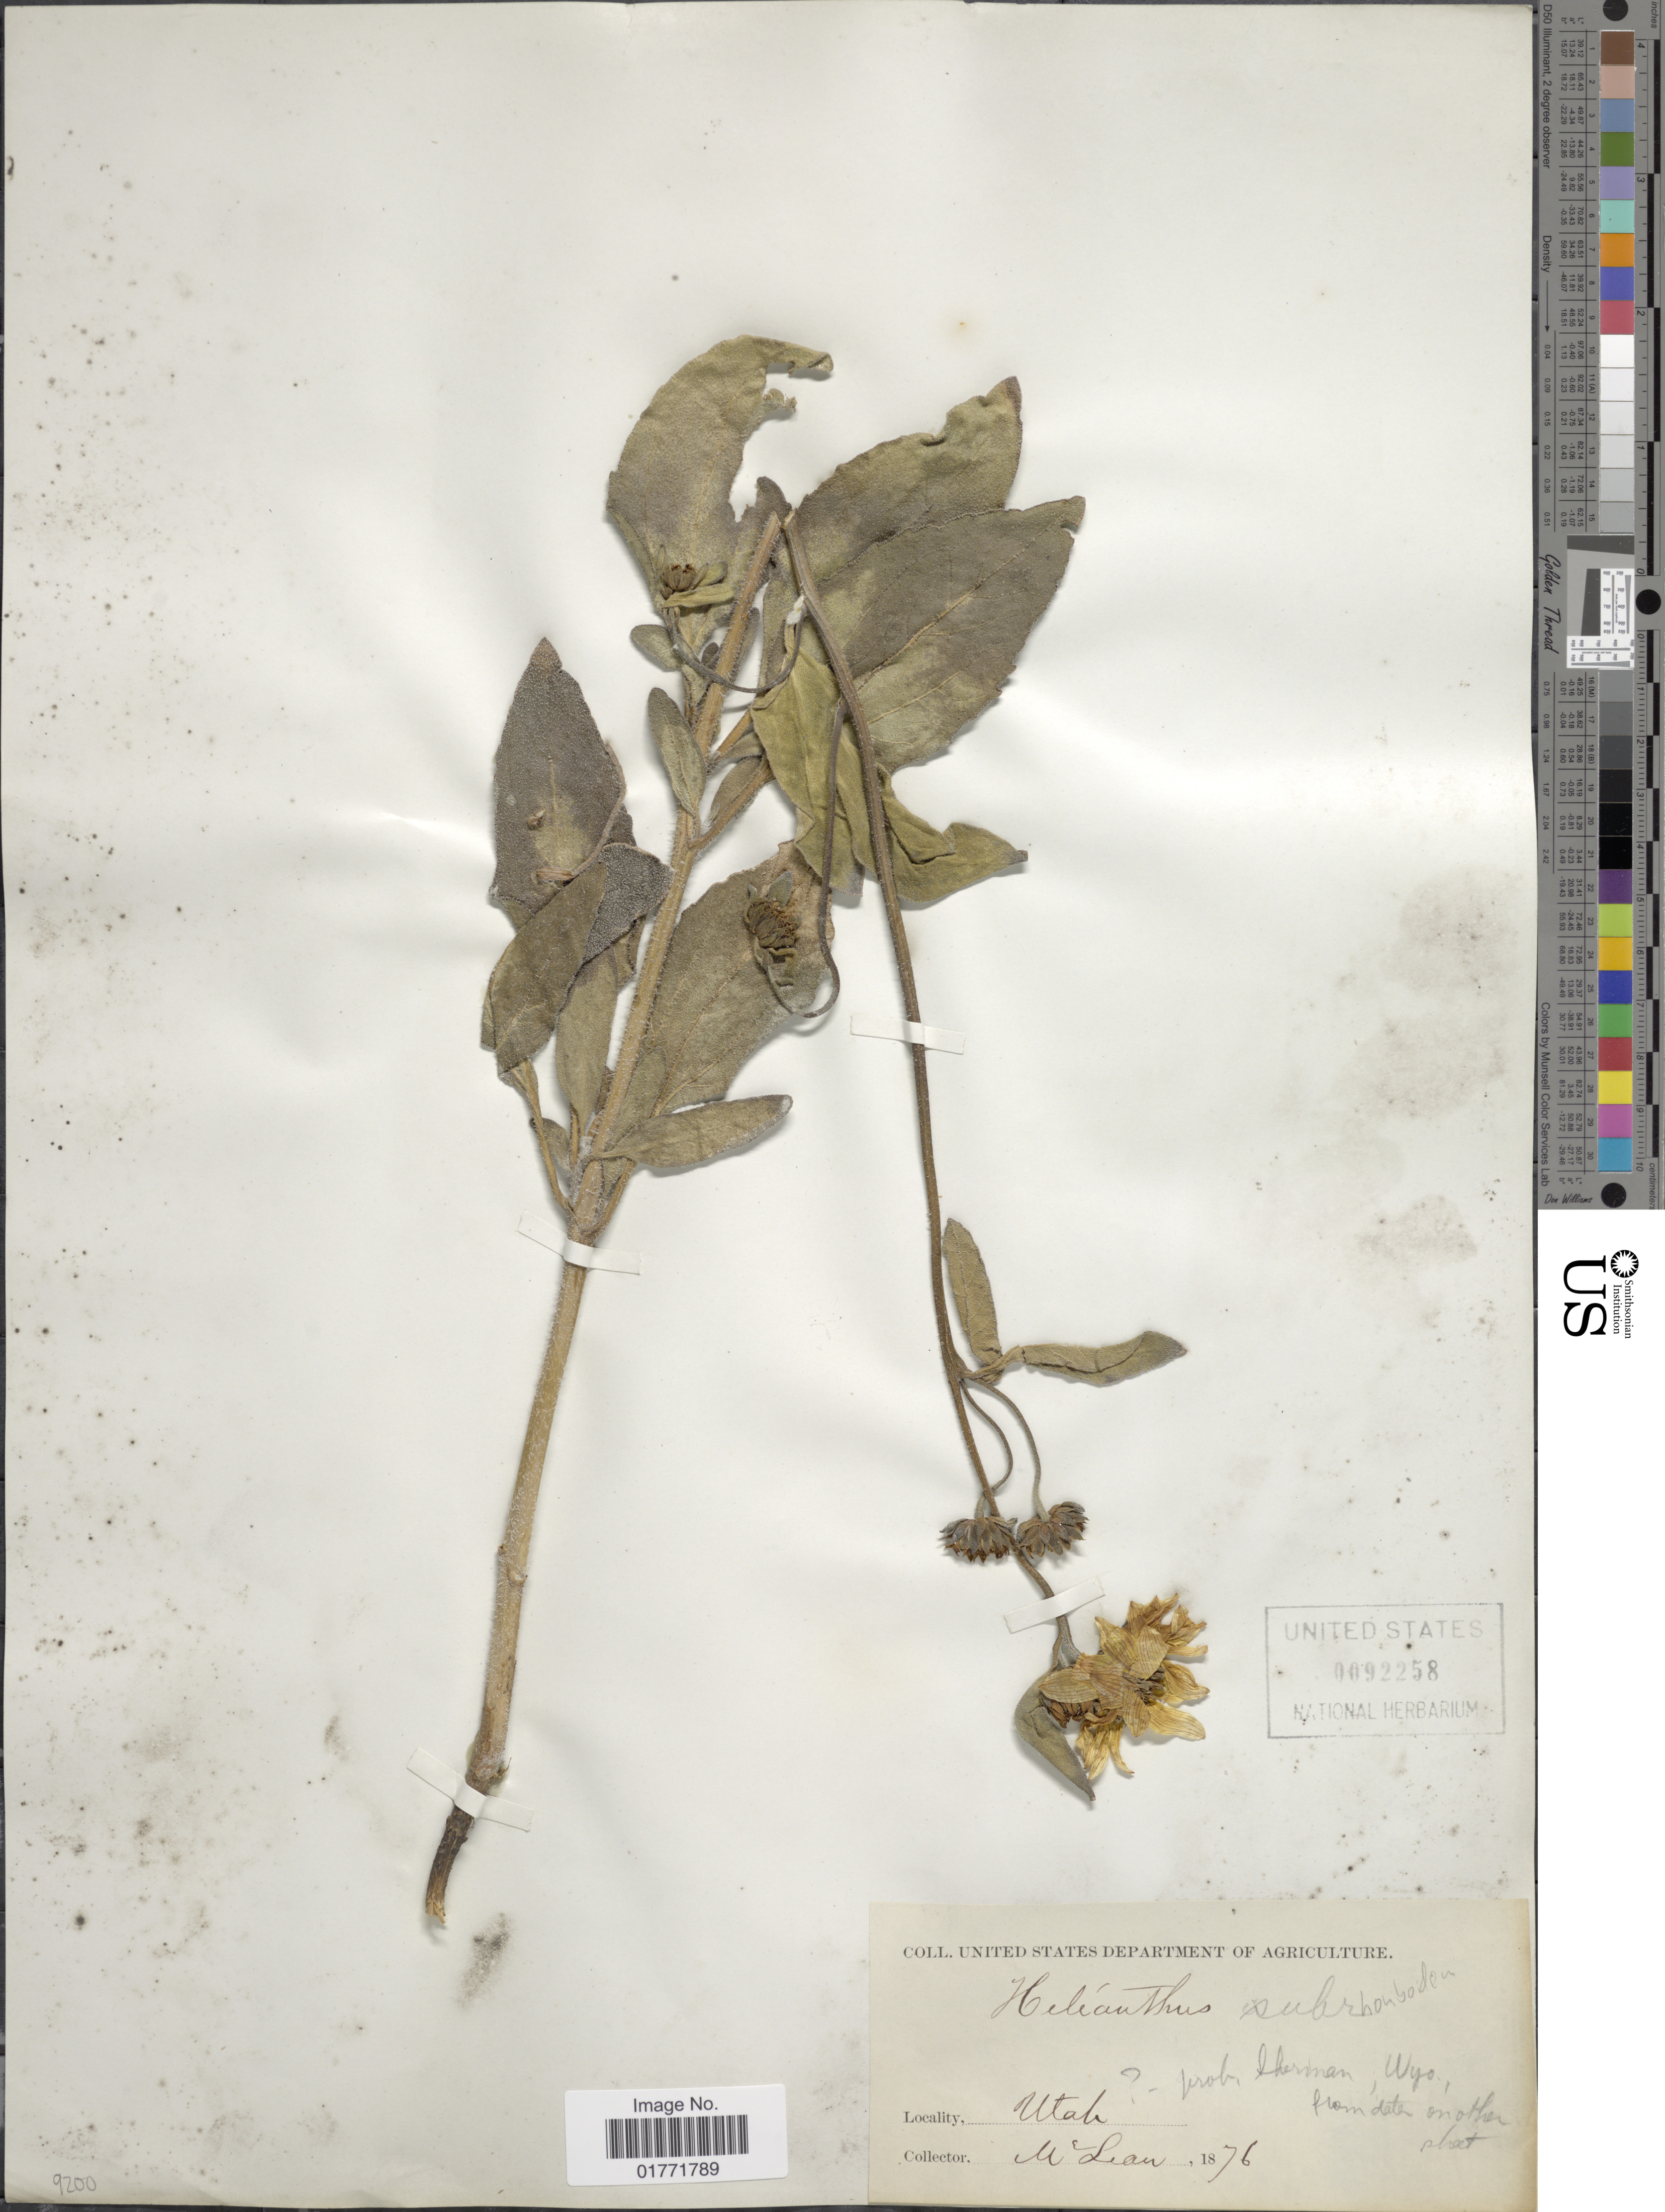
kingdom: Plantae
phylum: Tracheophyta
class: Magnoliopsida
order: Asterales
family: Asteraceae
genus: Helianthus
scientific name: Helianthus subrhomboideus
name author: Rydb.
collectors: M. Lear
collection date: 1876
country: United States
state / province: Utah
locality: Utah, Sherman, Wyo.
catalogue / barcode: US 92258